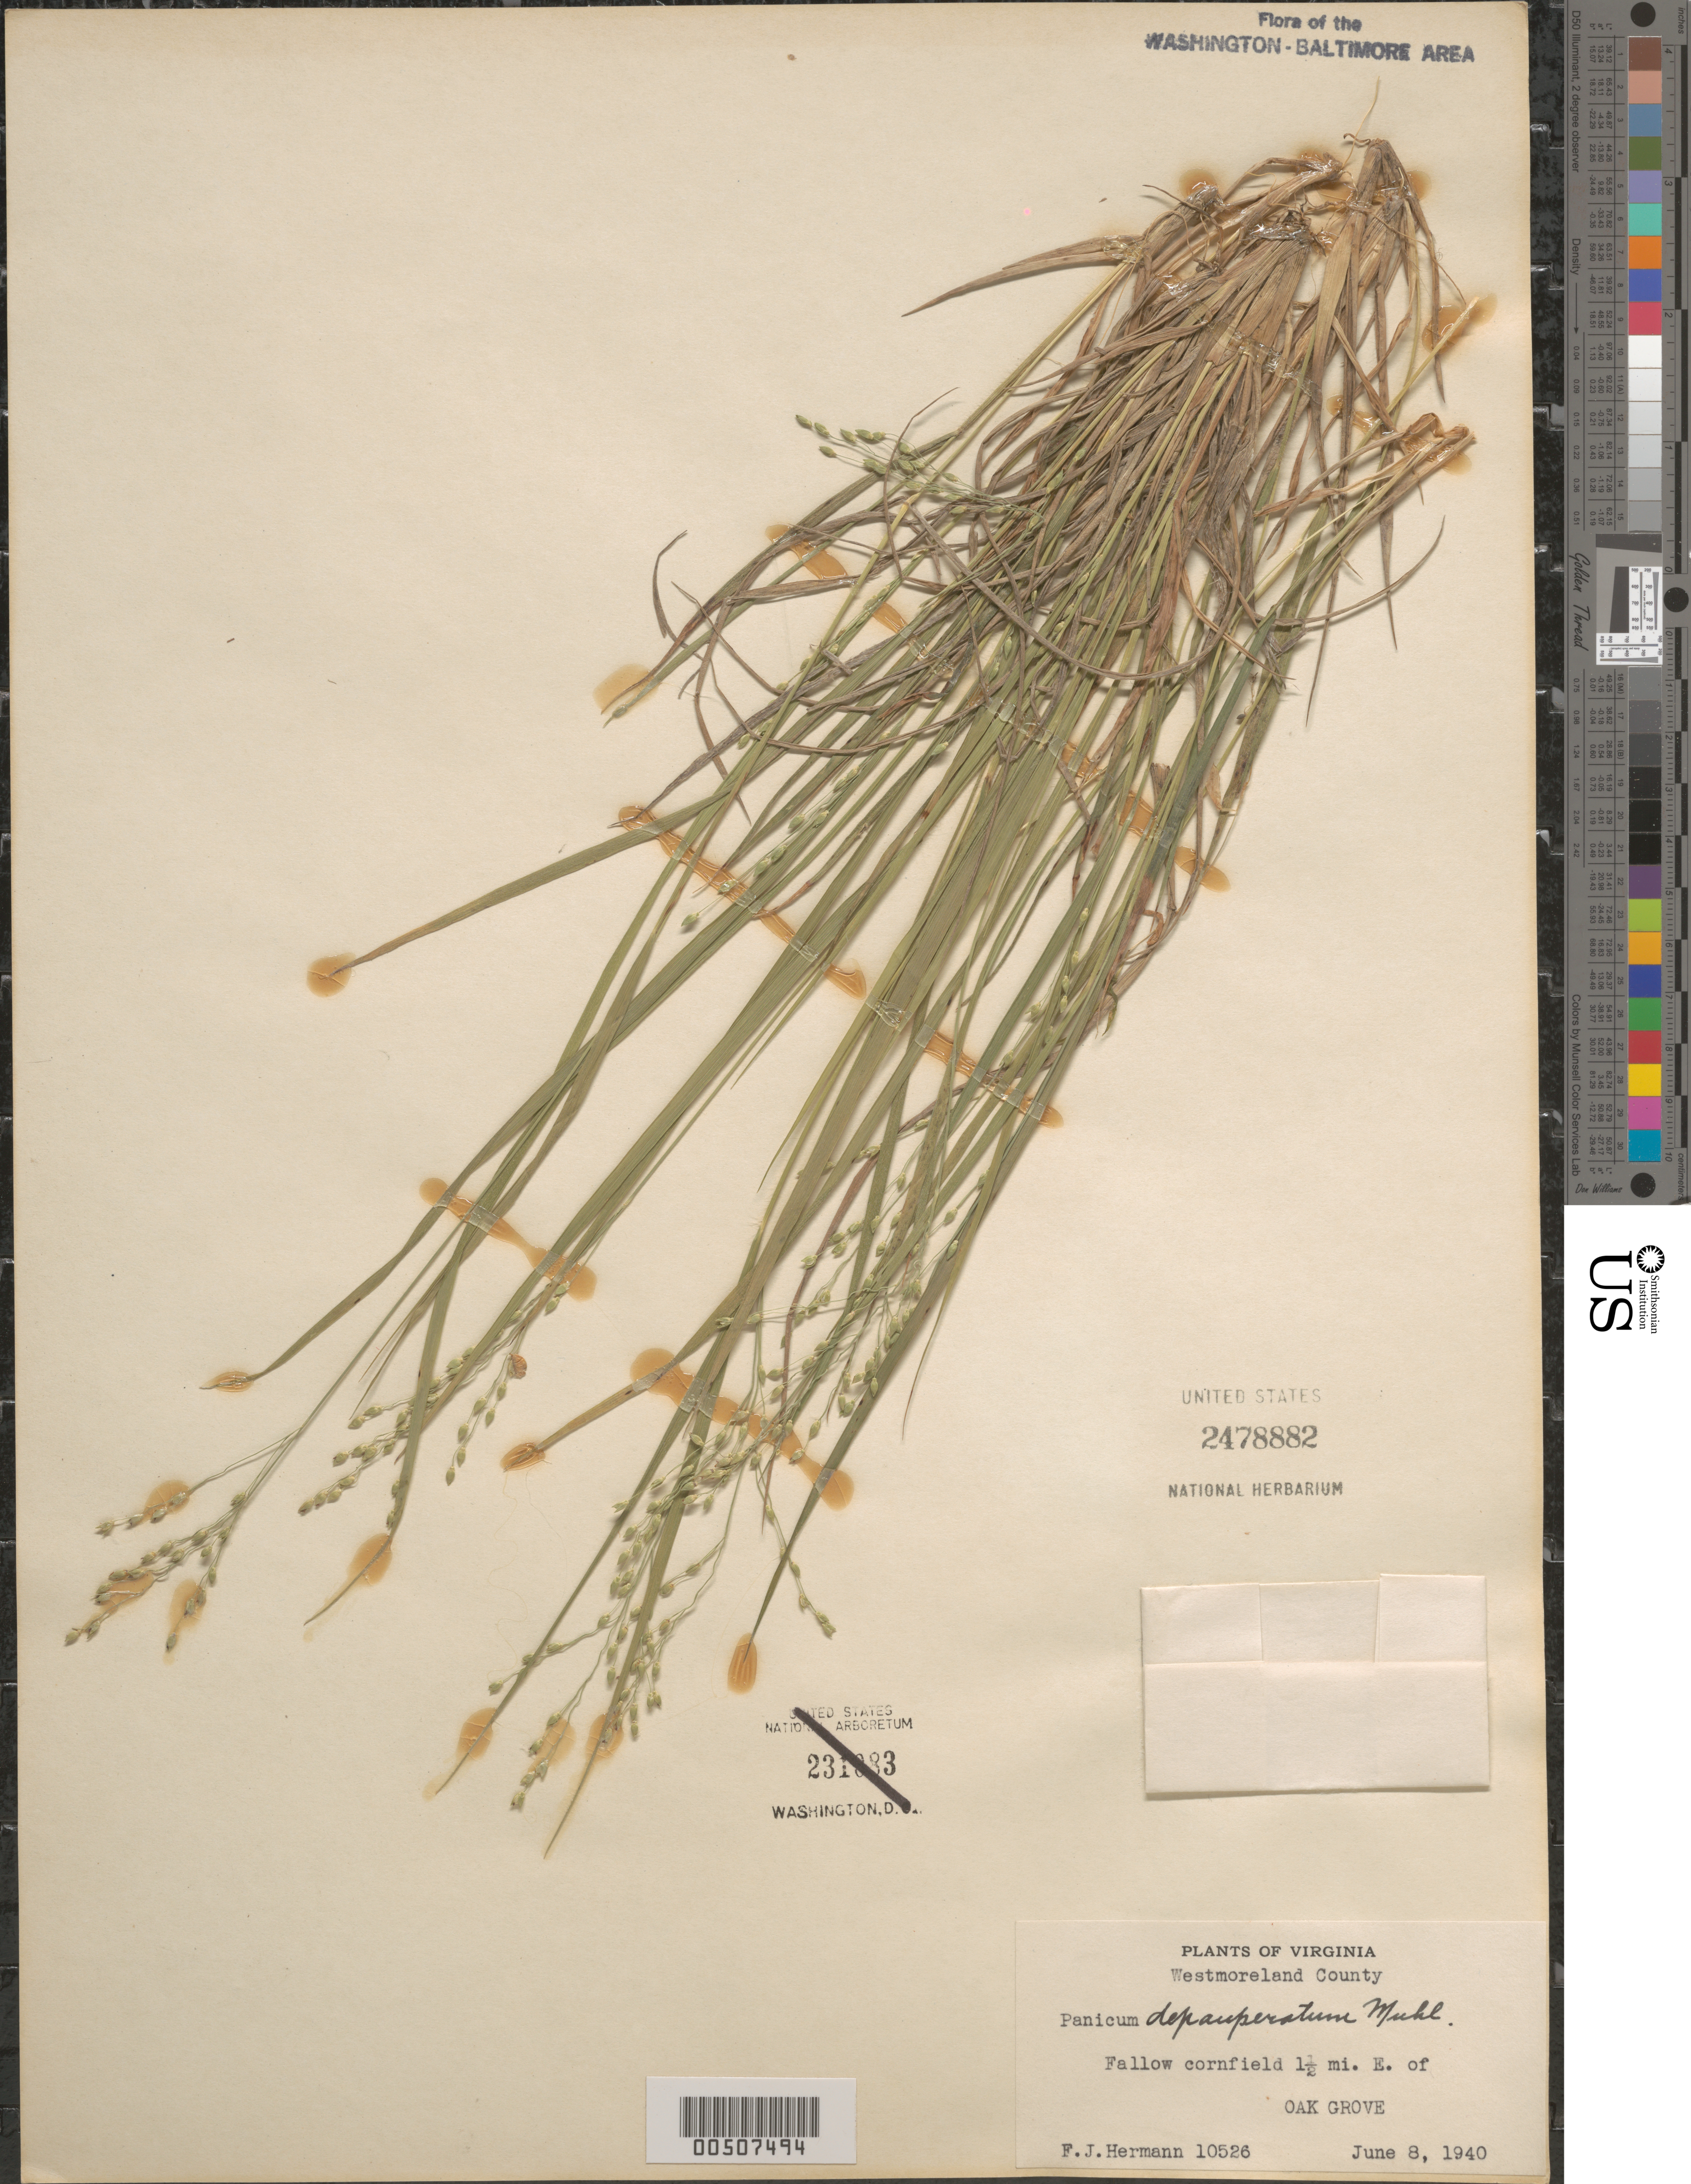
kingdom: Plantae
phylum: Tracheophyta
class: Liliopsida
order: Poales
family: Poaceae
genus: Dichanthelium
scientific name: Dichanthelium depauperatum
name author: (Muhl.) Gould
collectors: F. J. Hermann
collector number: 10526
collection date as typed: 08 Jun 1940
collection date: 1940-06-08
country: United States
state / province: Virginia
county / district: Westmoreland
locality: E of Oak Grove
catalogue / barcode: US 2478882